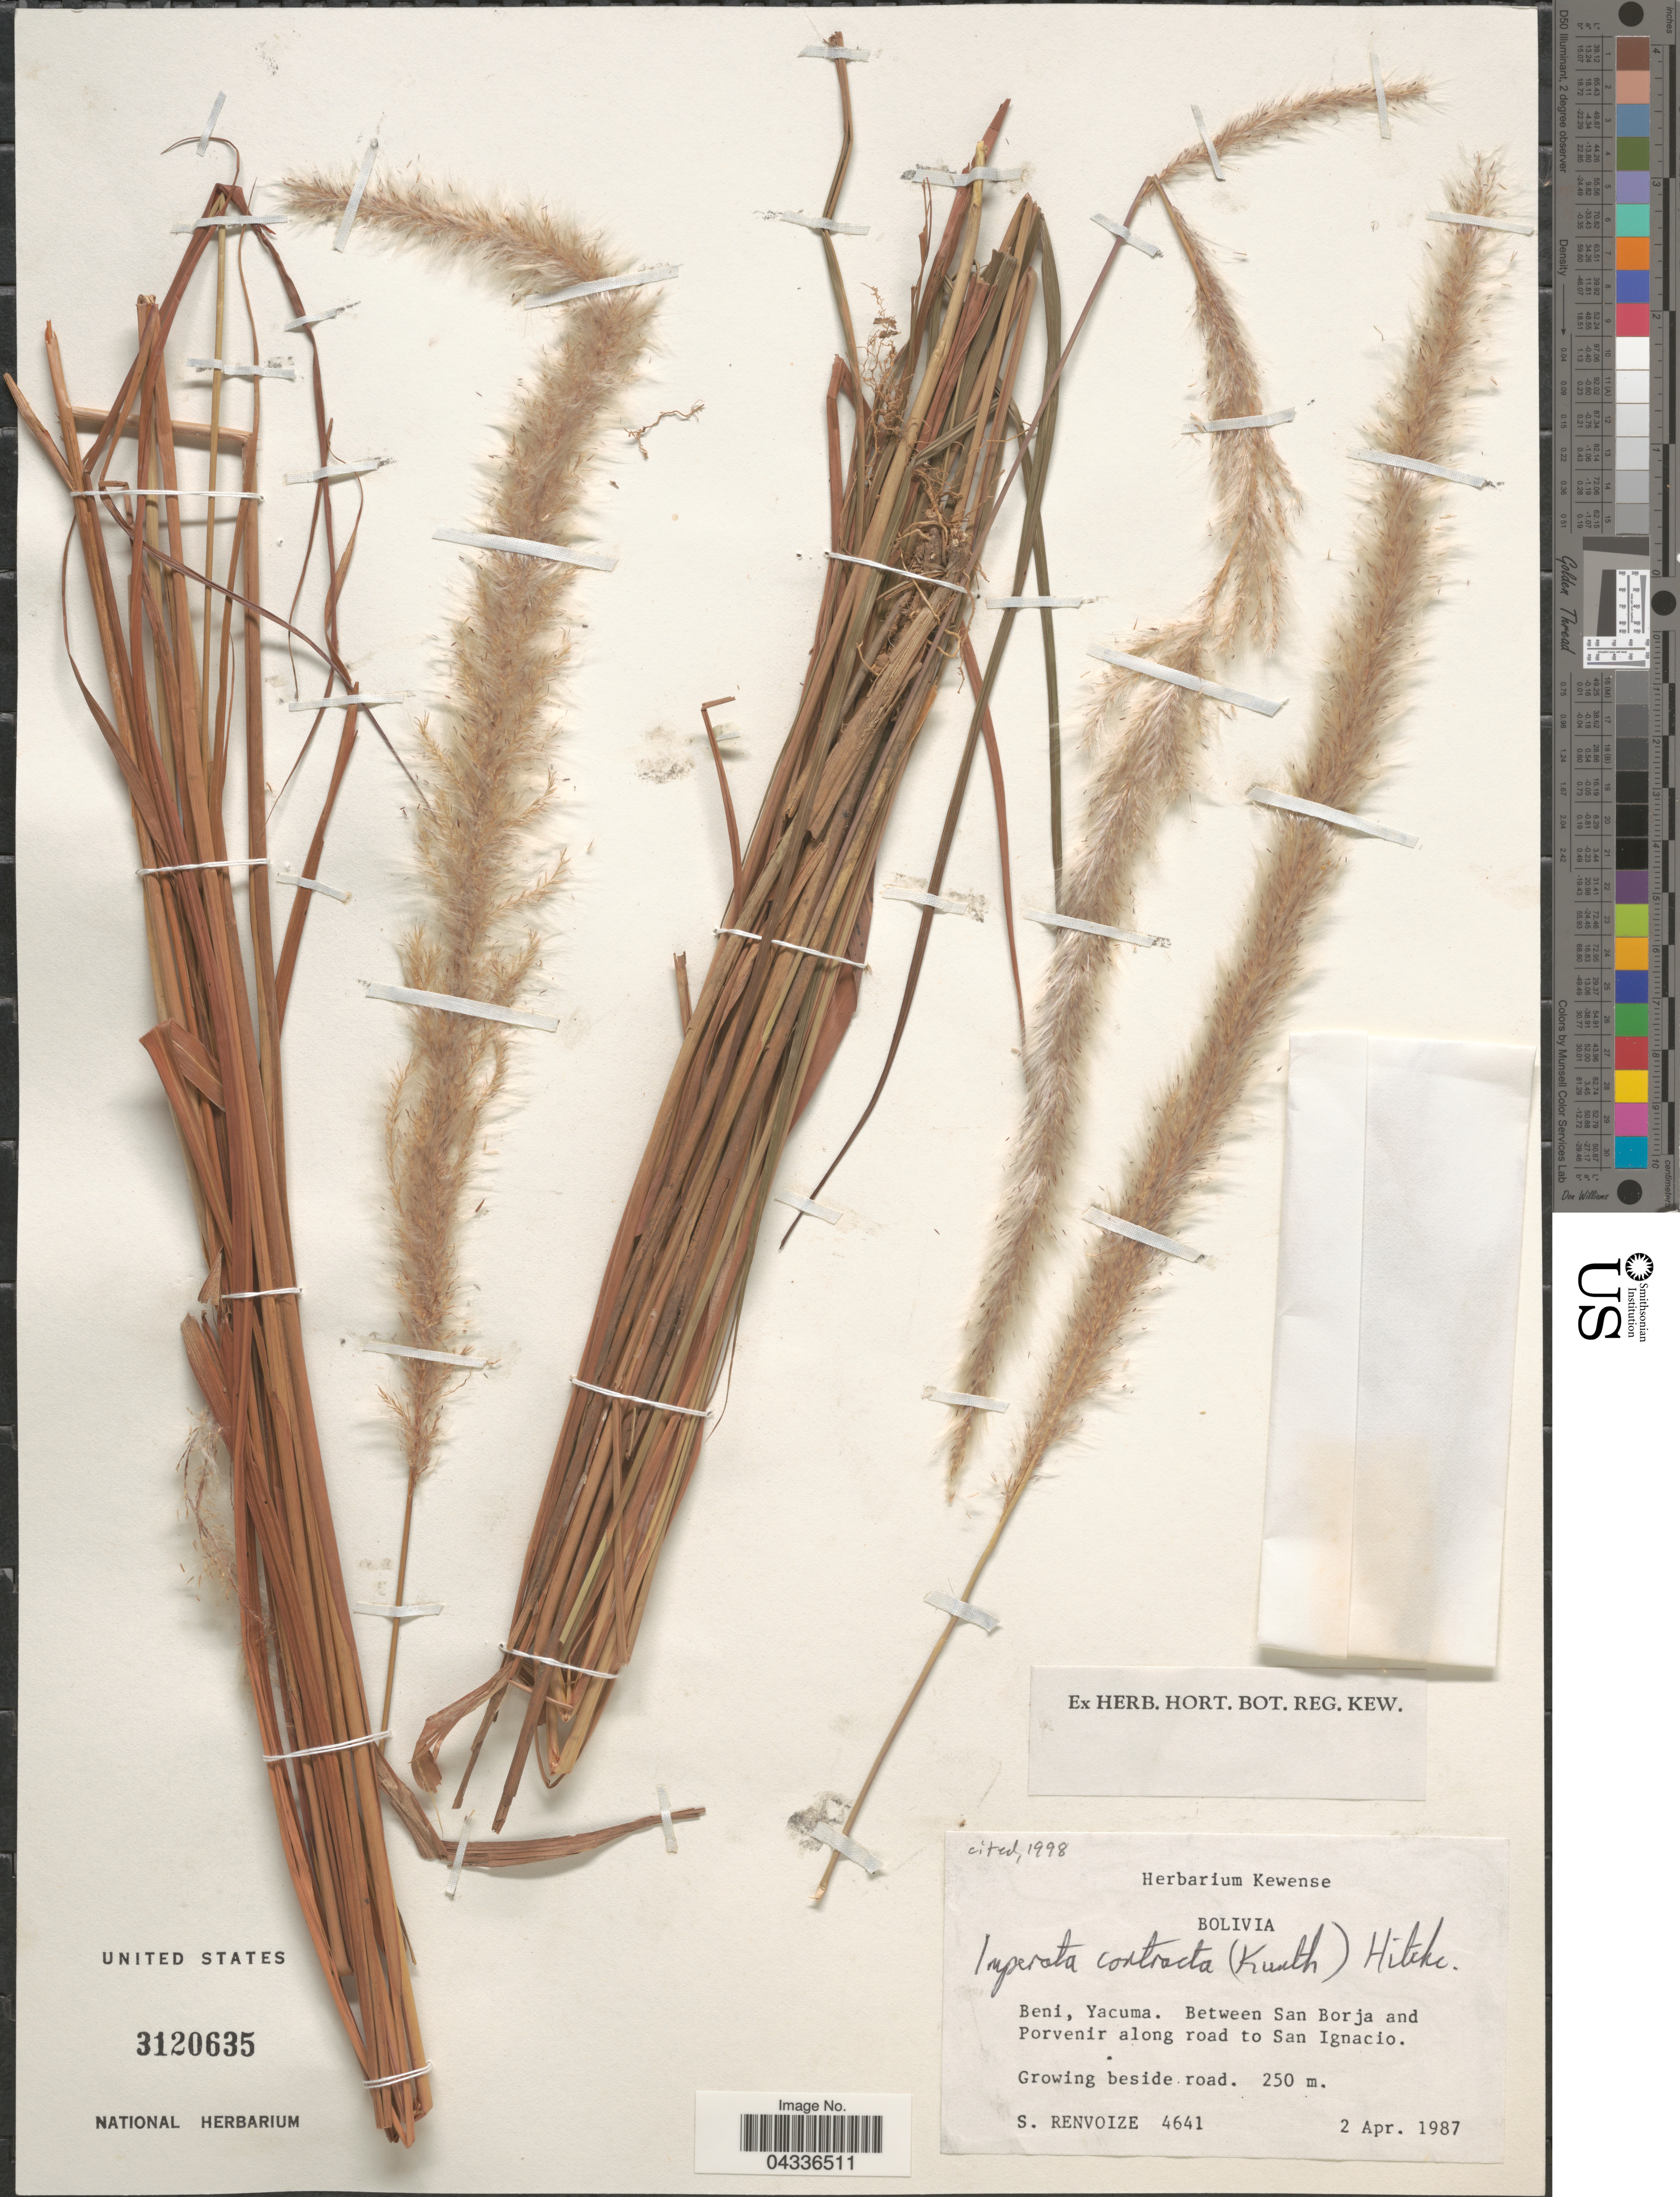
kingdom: Plantae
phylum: Tracheophyta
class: Liliopsida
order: Poales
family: Poaceae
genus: Imperata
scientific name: Imperata contracta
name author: (Kunth) Hitchc.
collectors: S. A. Renvoize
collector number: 4641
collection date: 1987-04-02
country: Bolivia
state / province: Beni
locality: Yacuma. Between San Borja and Porvenir along road to San Ignacio. Growing beside road.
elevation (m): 250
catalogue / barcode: US 3120635